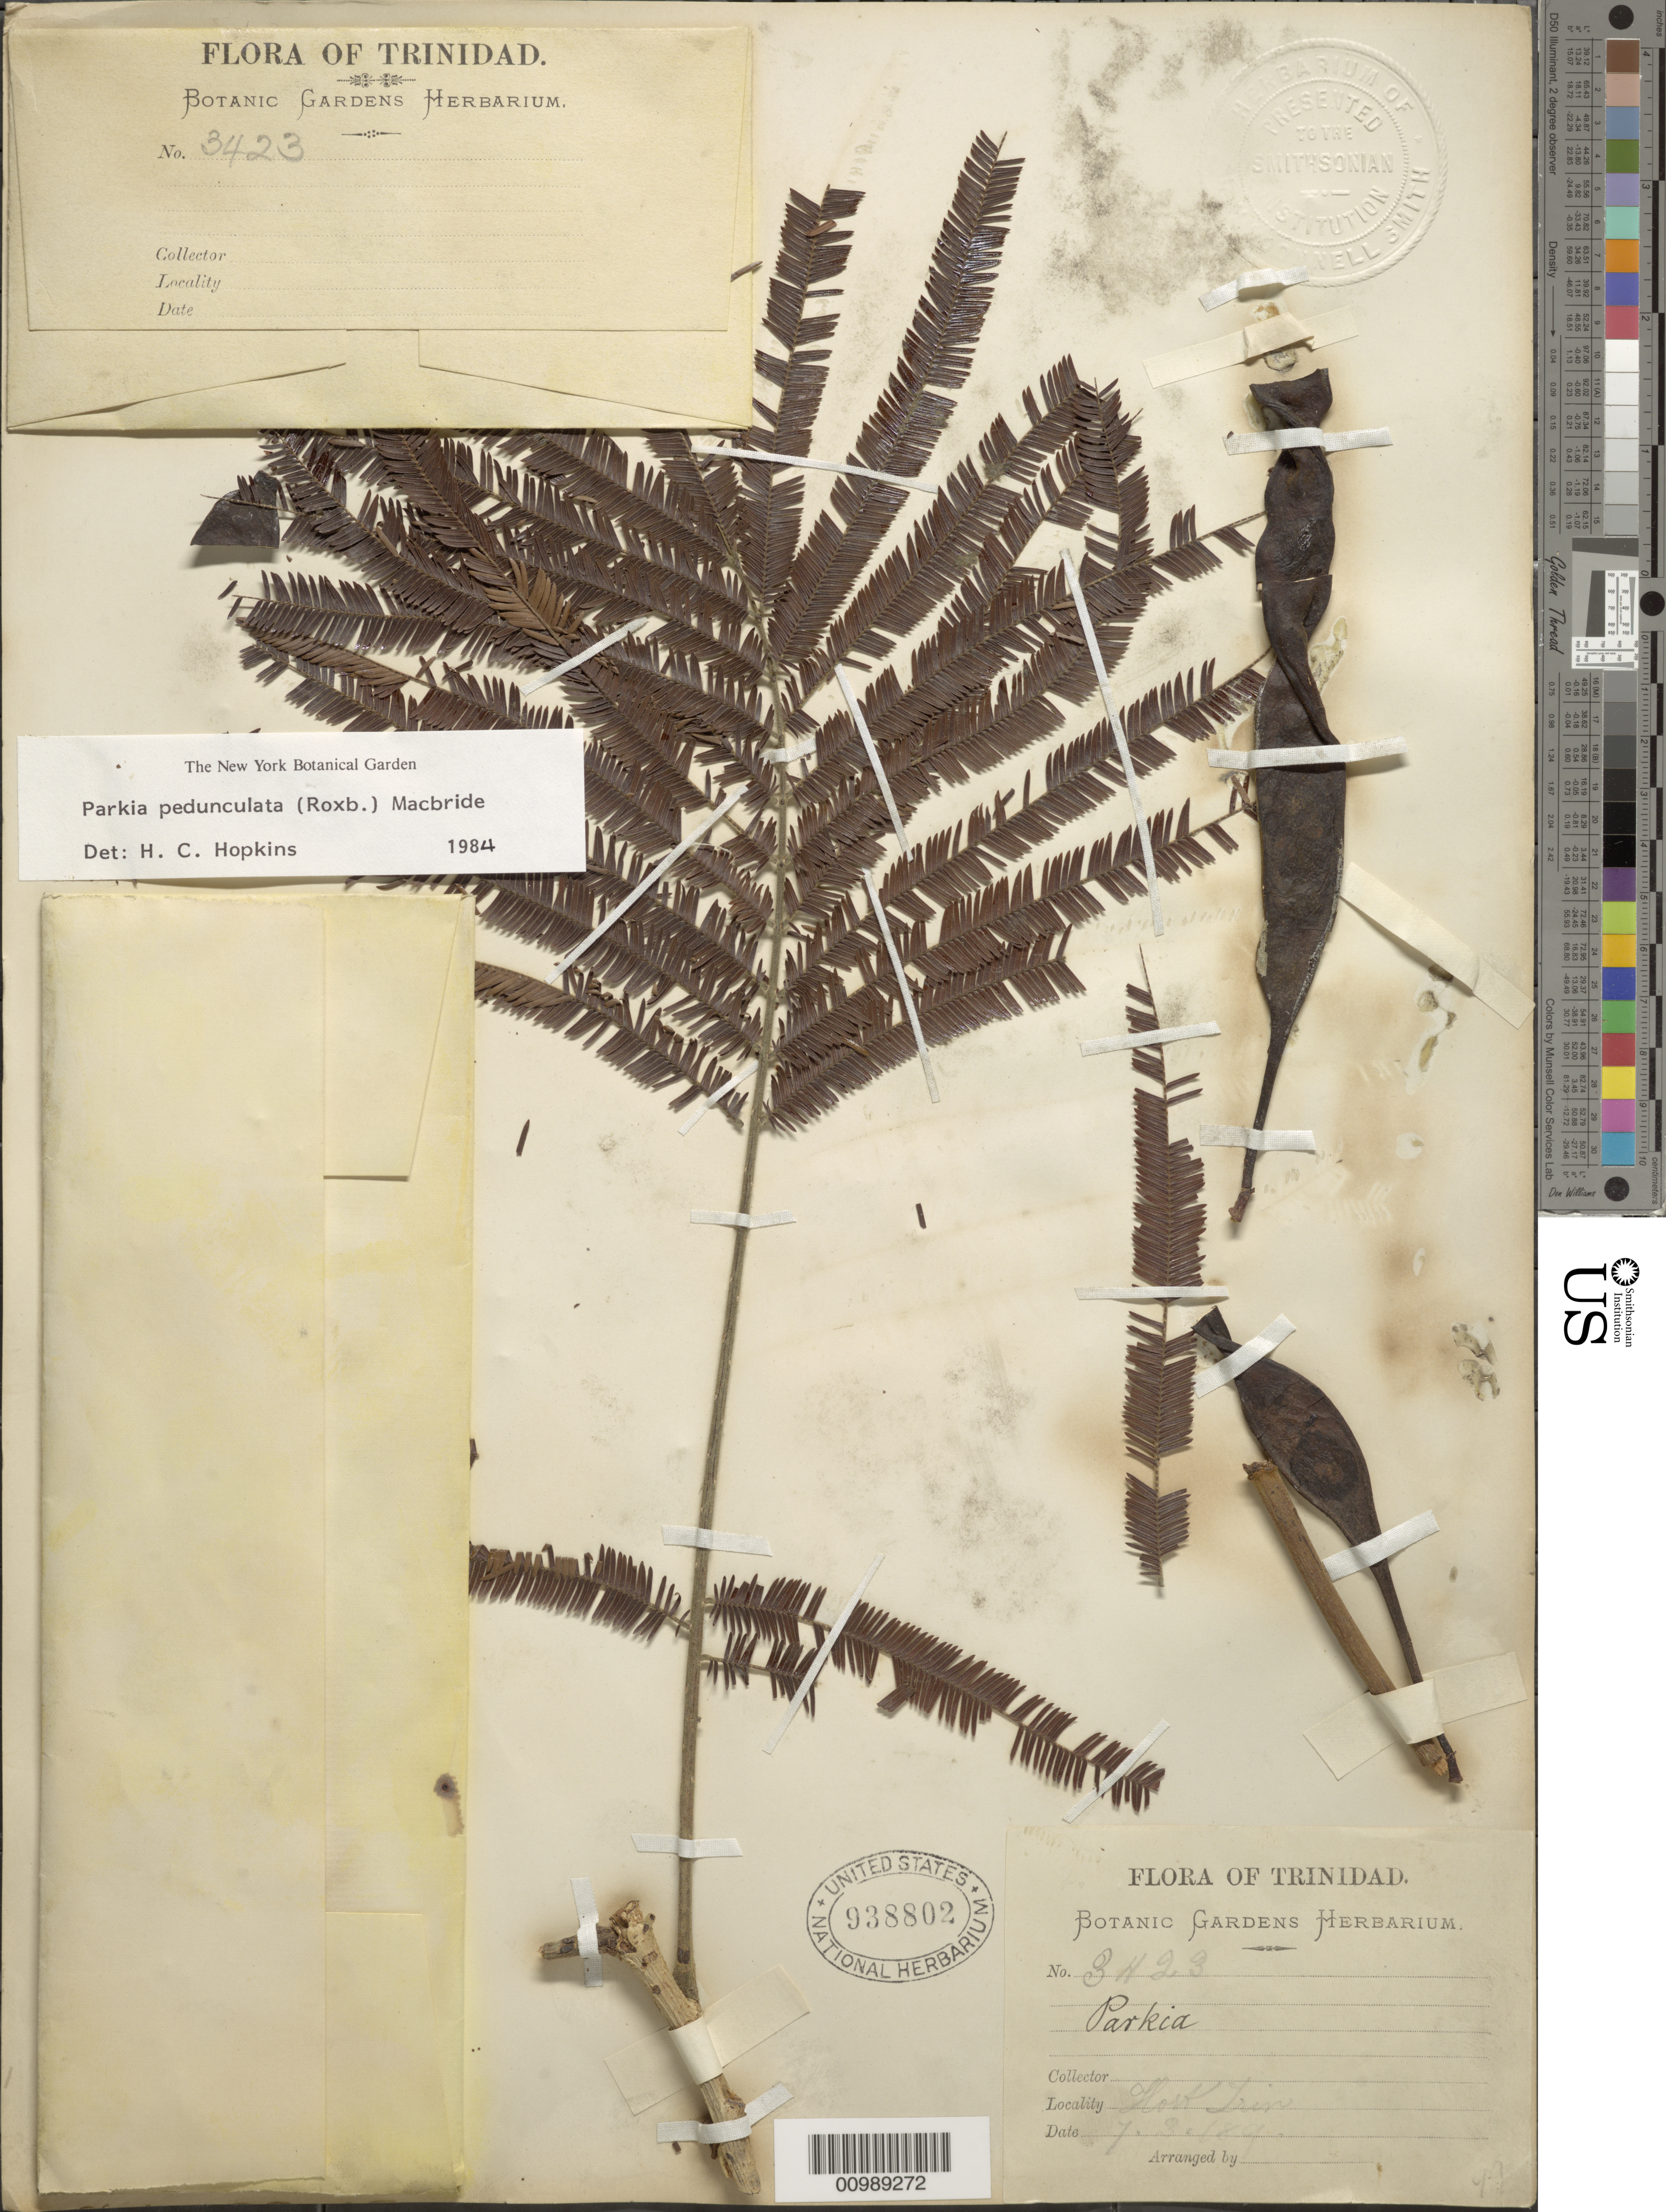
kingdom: Plantae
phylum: Tracheophyta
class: Magnoliopsida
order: Fabales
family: Fabaceae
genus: Parkia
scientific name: Parkia pedunculata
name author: (Roxb.) J.F. Macbr.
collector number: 3H23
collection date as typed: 07 Mar 1890 or 07 Mar 1899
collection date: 1890-03-07 or 1899-03-07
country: Trinidad and Tobago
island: Trinidad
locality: Hora Lrin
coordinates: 0 N, 0 E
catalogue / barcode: US 938802